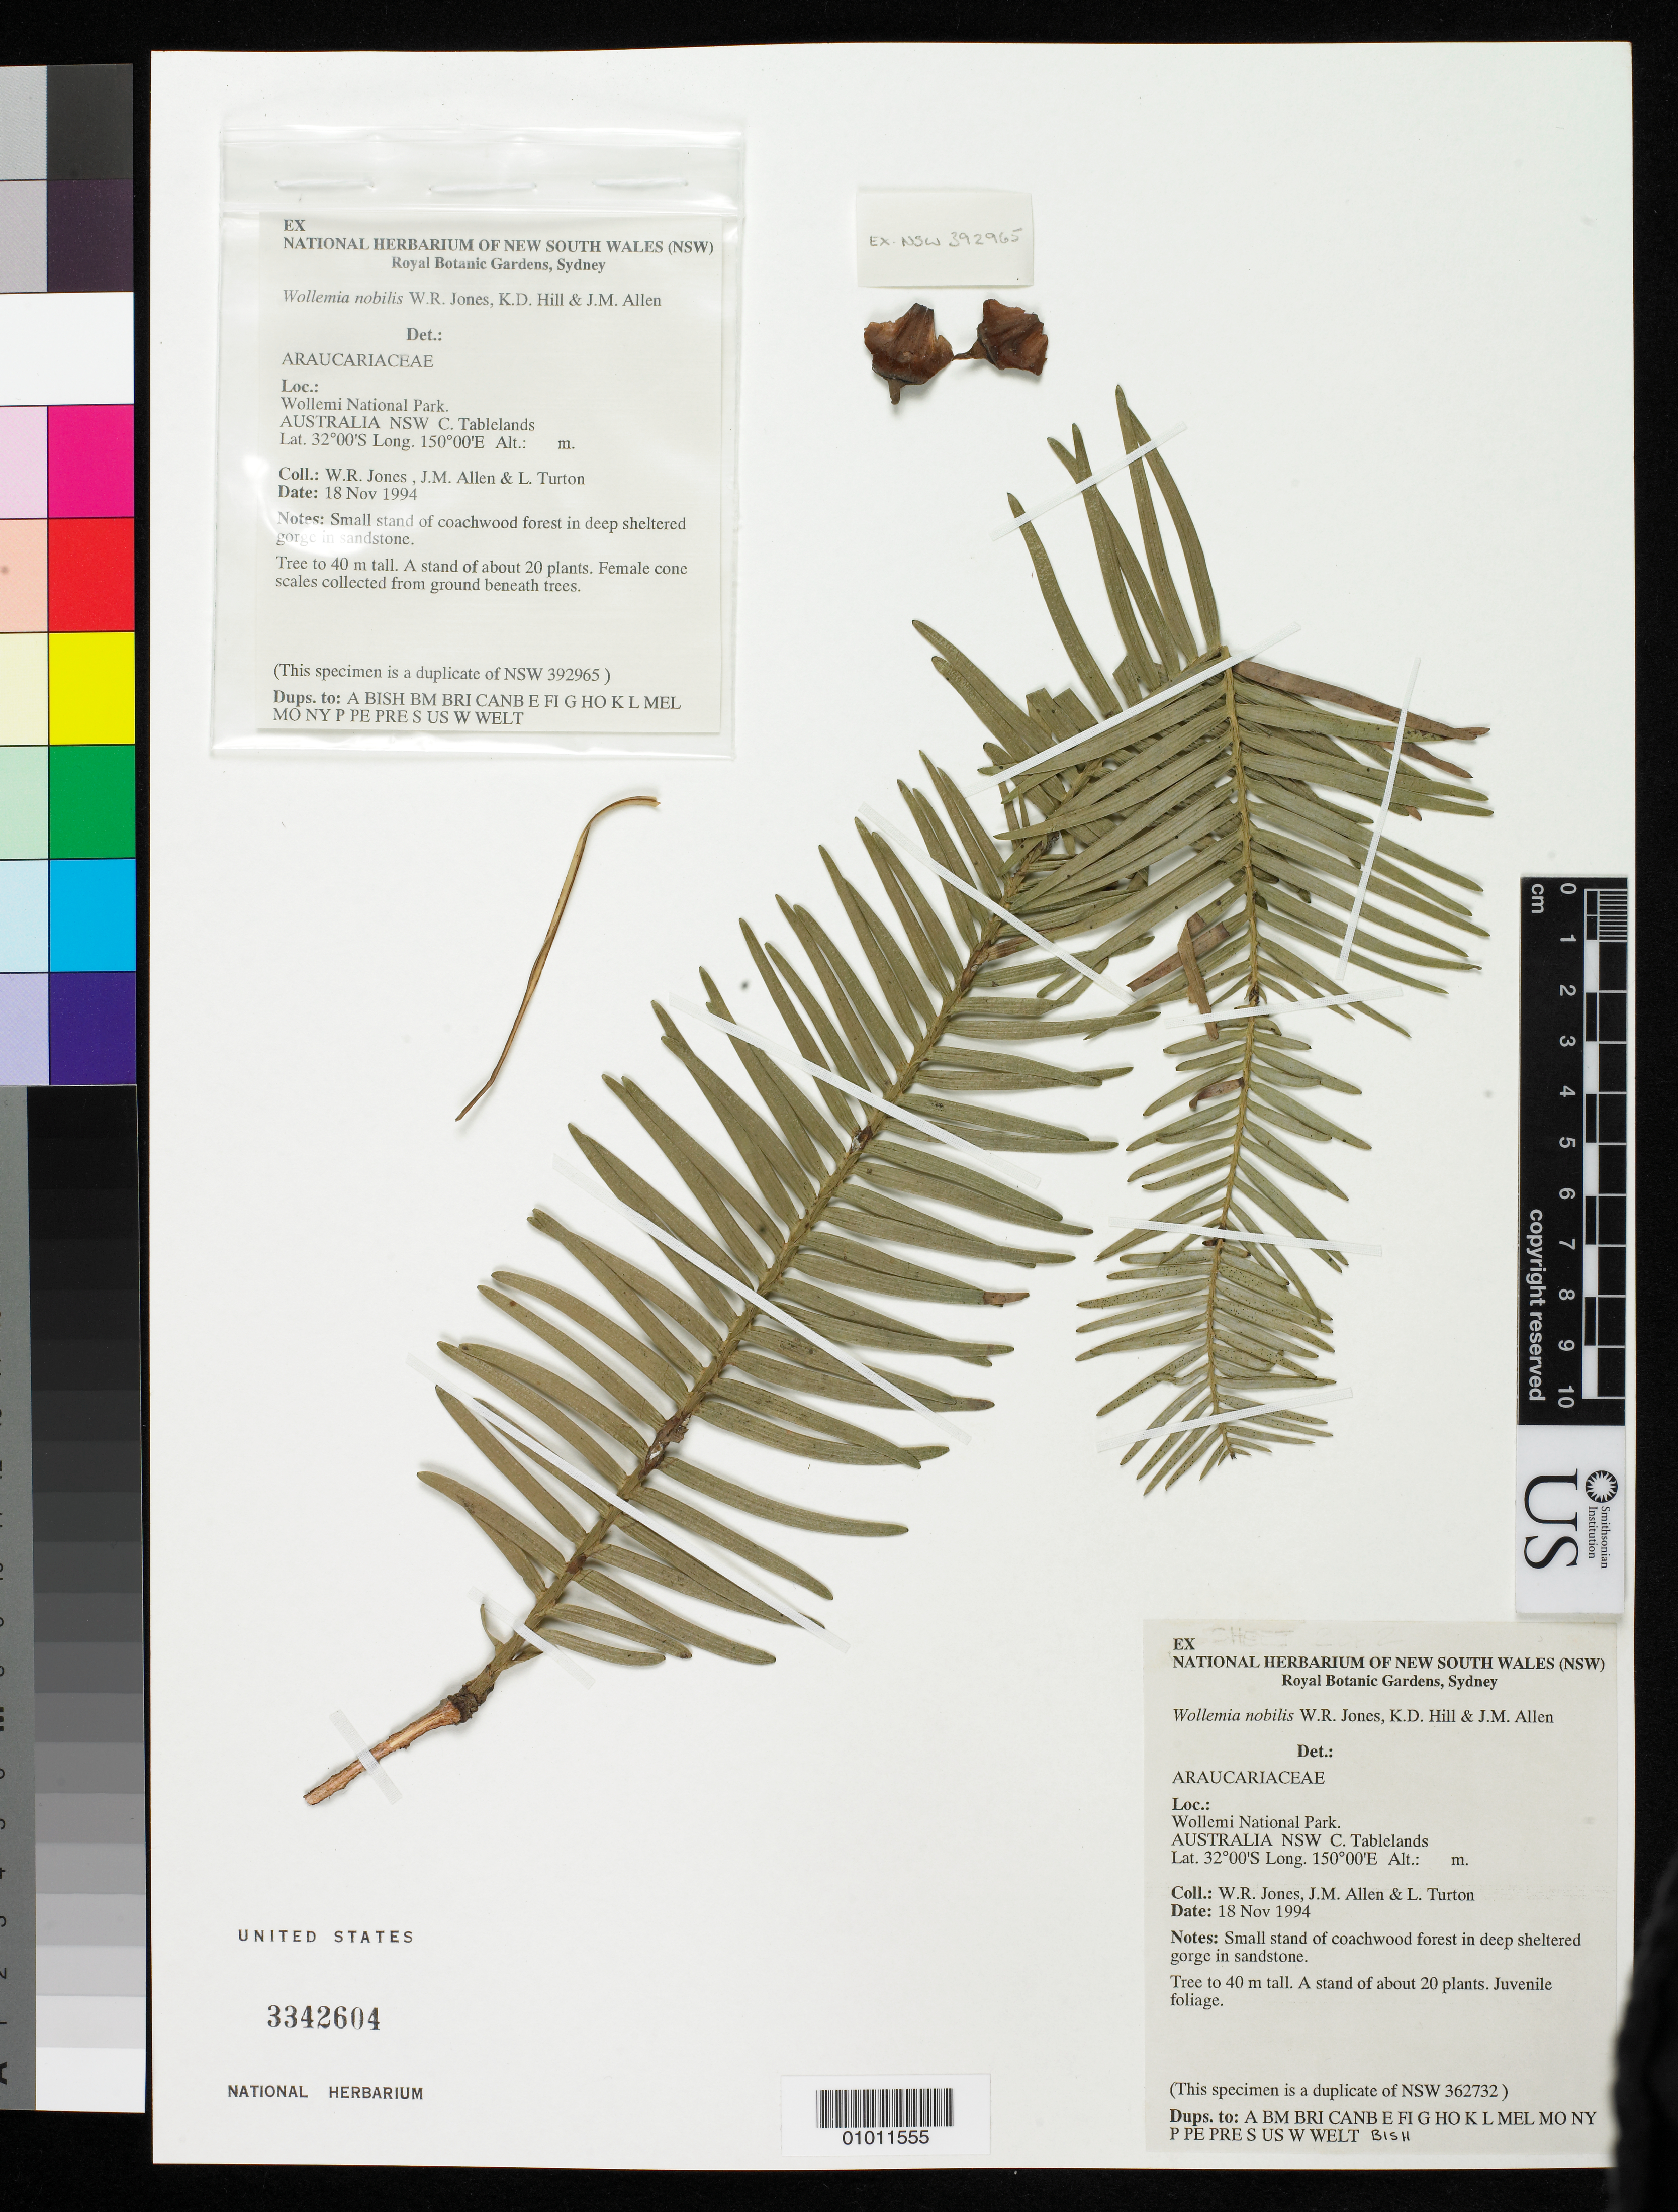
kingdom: Plantae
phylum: Tracheophyta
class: Pinopsida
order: Pinales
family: Araucariaceae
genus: Wollemia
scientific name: Wollemia nobilis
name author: W.R. Jones et al.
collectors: W. R. Jones, J. M. Allen & L. Turton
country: Australia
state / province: New South Wales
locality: Wollemi National Park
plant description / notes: (record contributed by HISPID)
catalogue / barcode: US 3342604